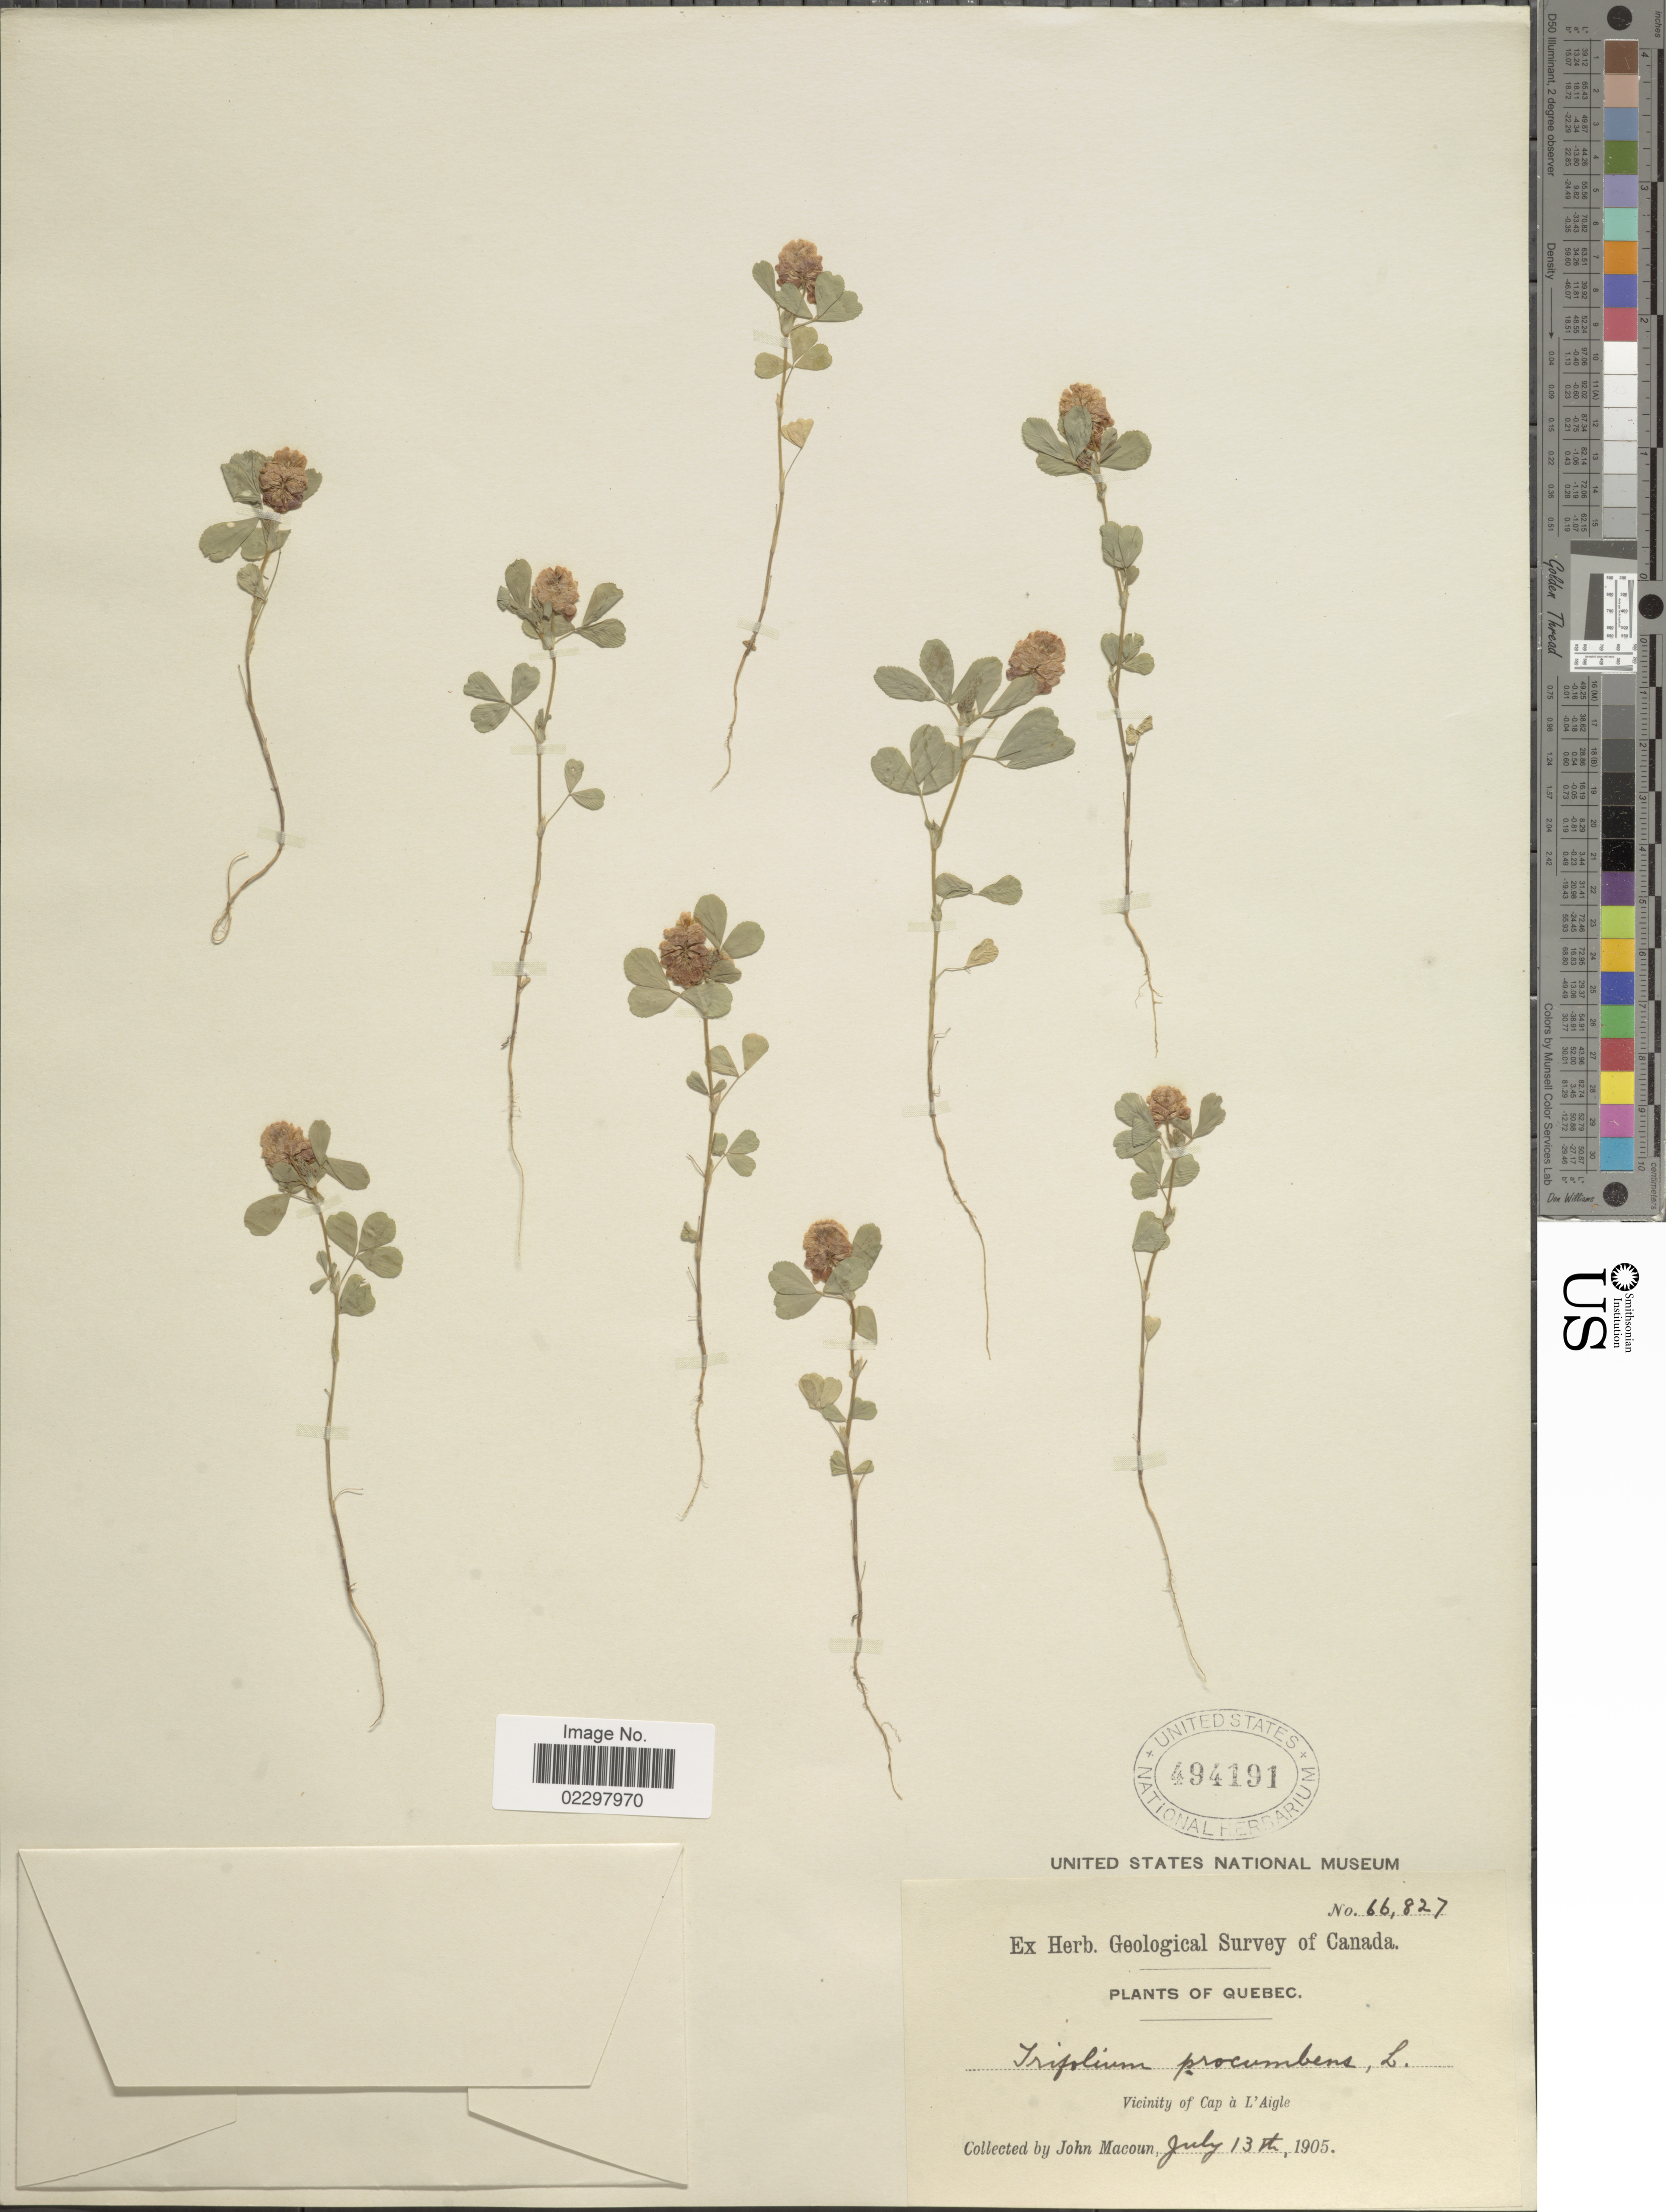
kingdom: Plantae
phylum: Tracheophyta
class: Magnoliopsida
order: Fabales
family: Fabaceae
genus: Trifolium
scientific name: Trifolium procumbens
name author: L.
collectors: J. Macoun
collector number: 66827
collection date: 1905-07-13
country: Canada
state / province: Quebec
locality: Vicinity of Cap à L'Aigle.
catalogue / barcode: US 494191